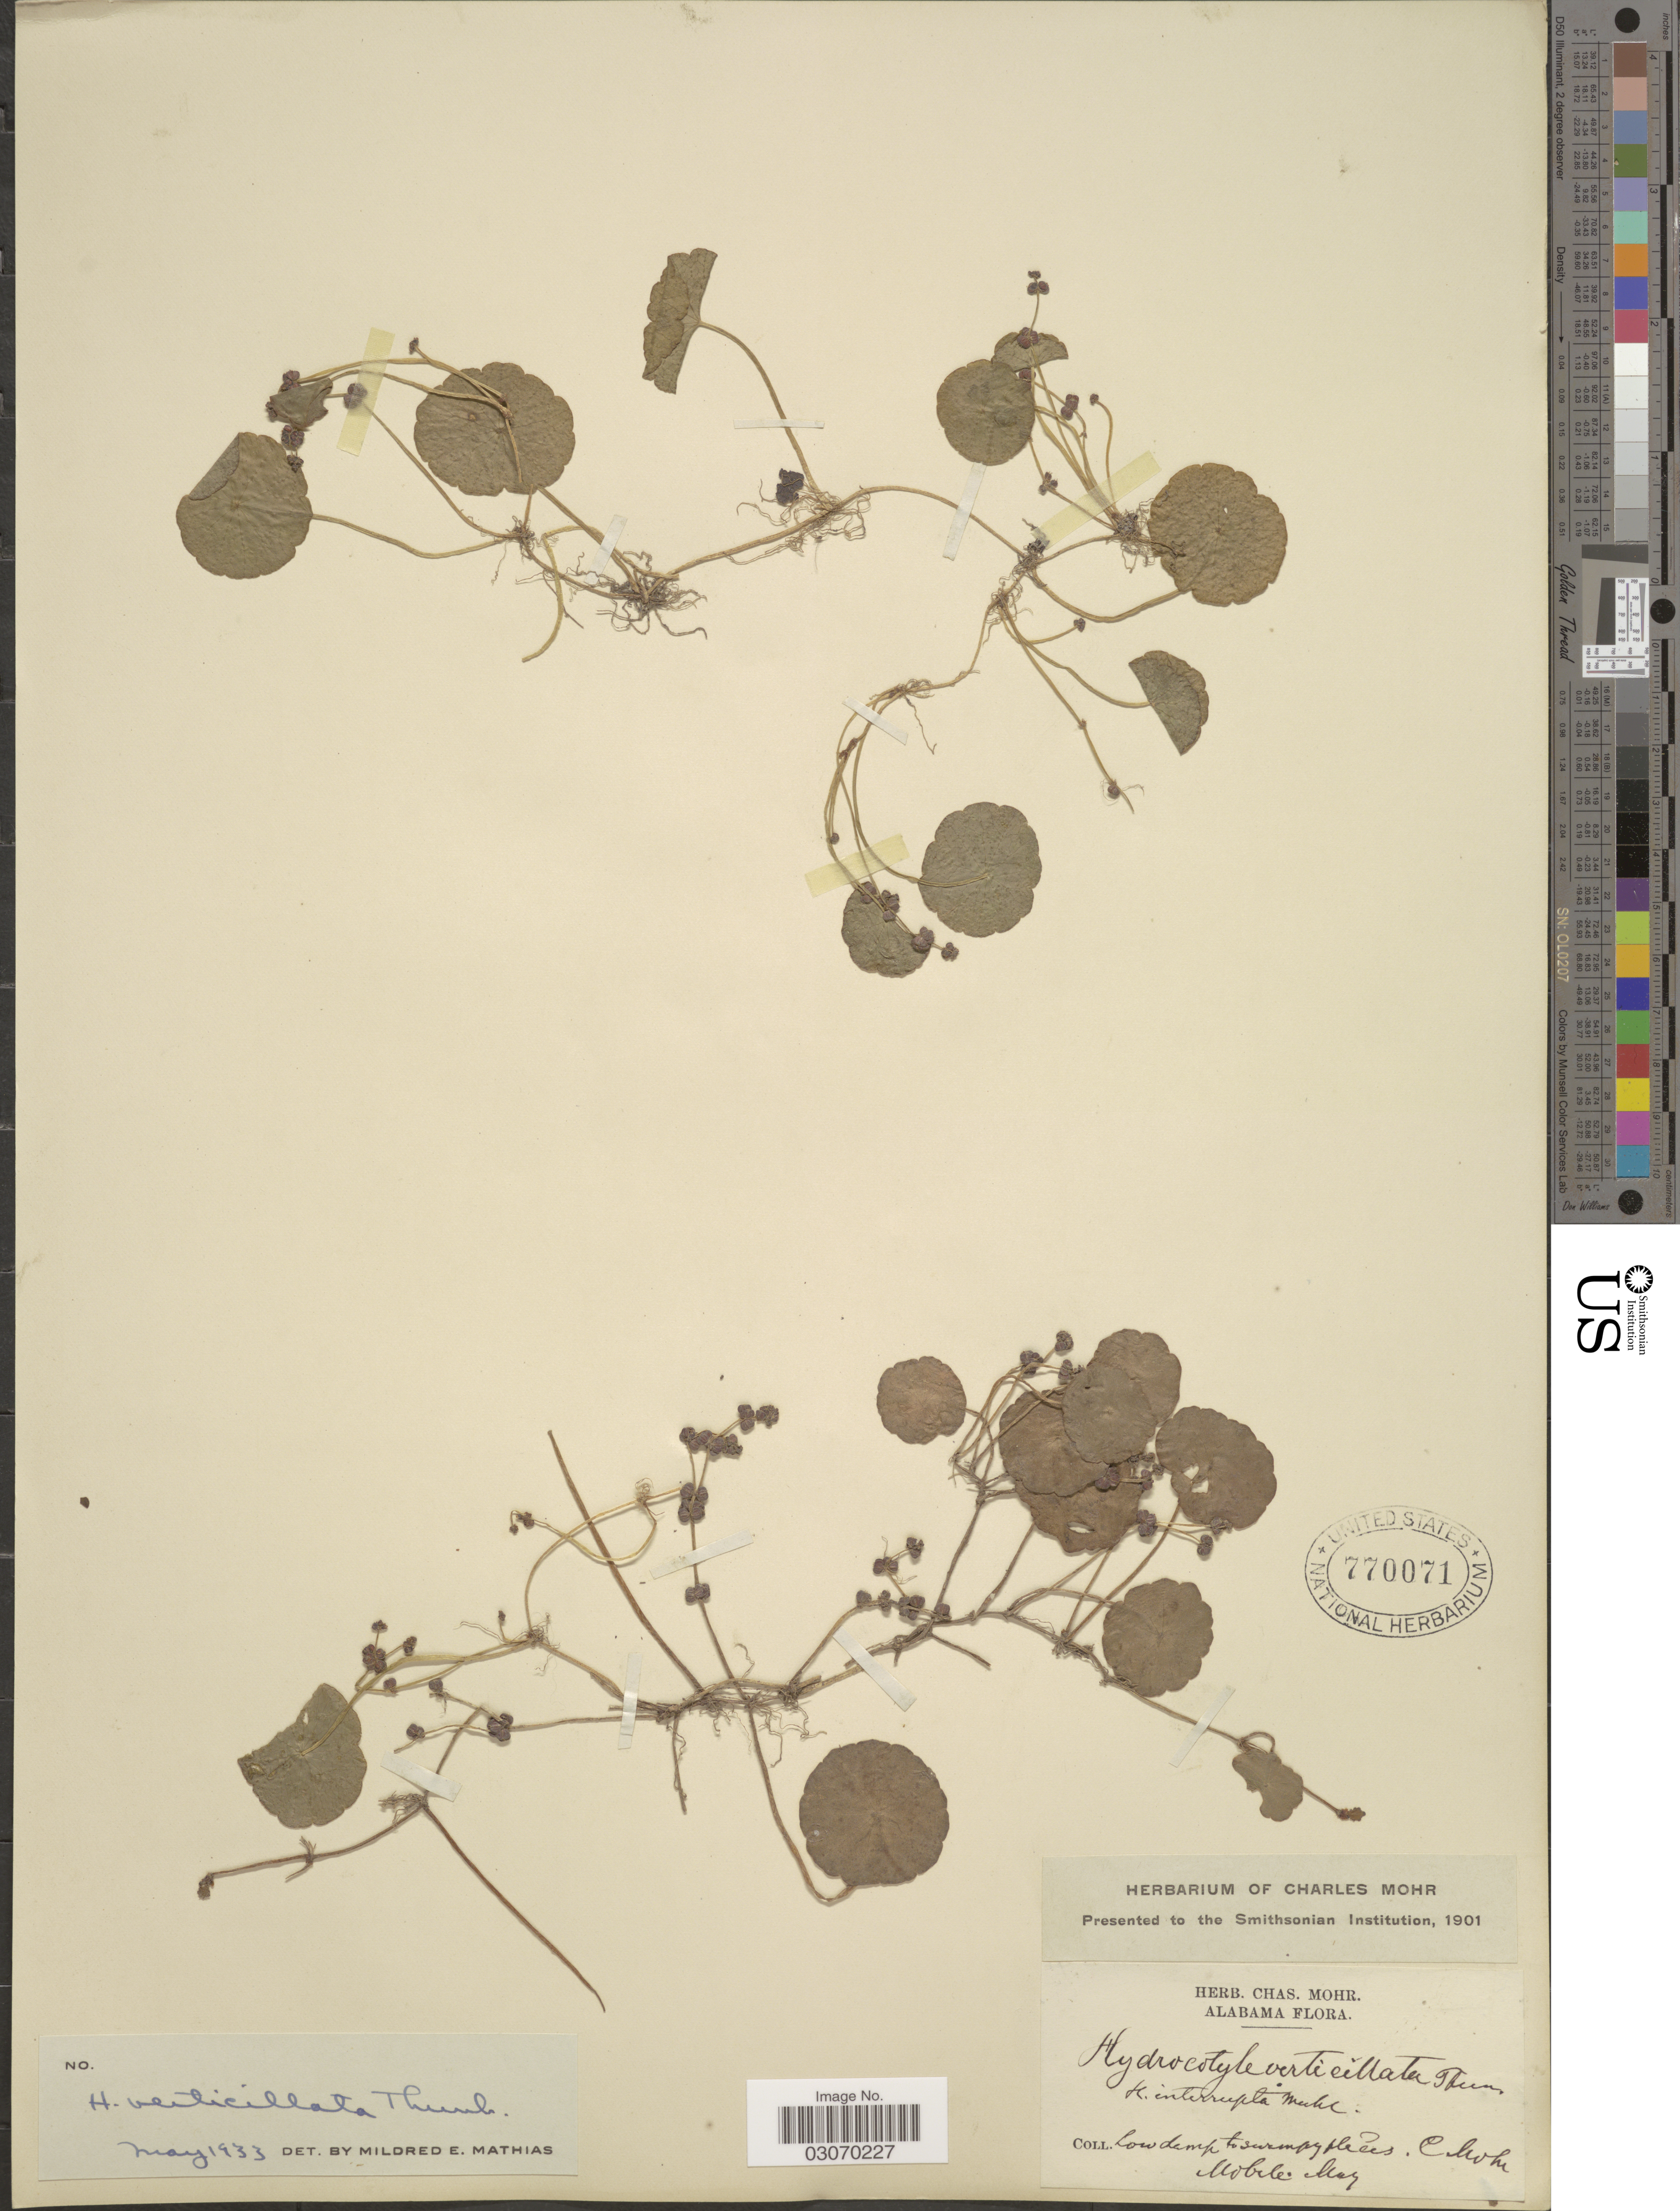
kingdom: Plantae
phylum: Tracheophyta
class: Magnoliopsida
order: Apiales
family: Araliaceae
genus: Hydrocotyle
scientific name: Hydrocotyle verticillata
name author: Thunb.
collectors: Mohr, C. T. (herbarium)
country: United States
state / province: Alabama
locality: Mobile.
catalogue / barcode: US 770071